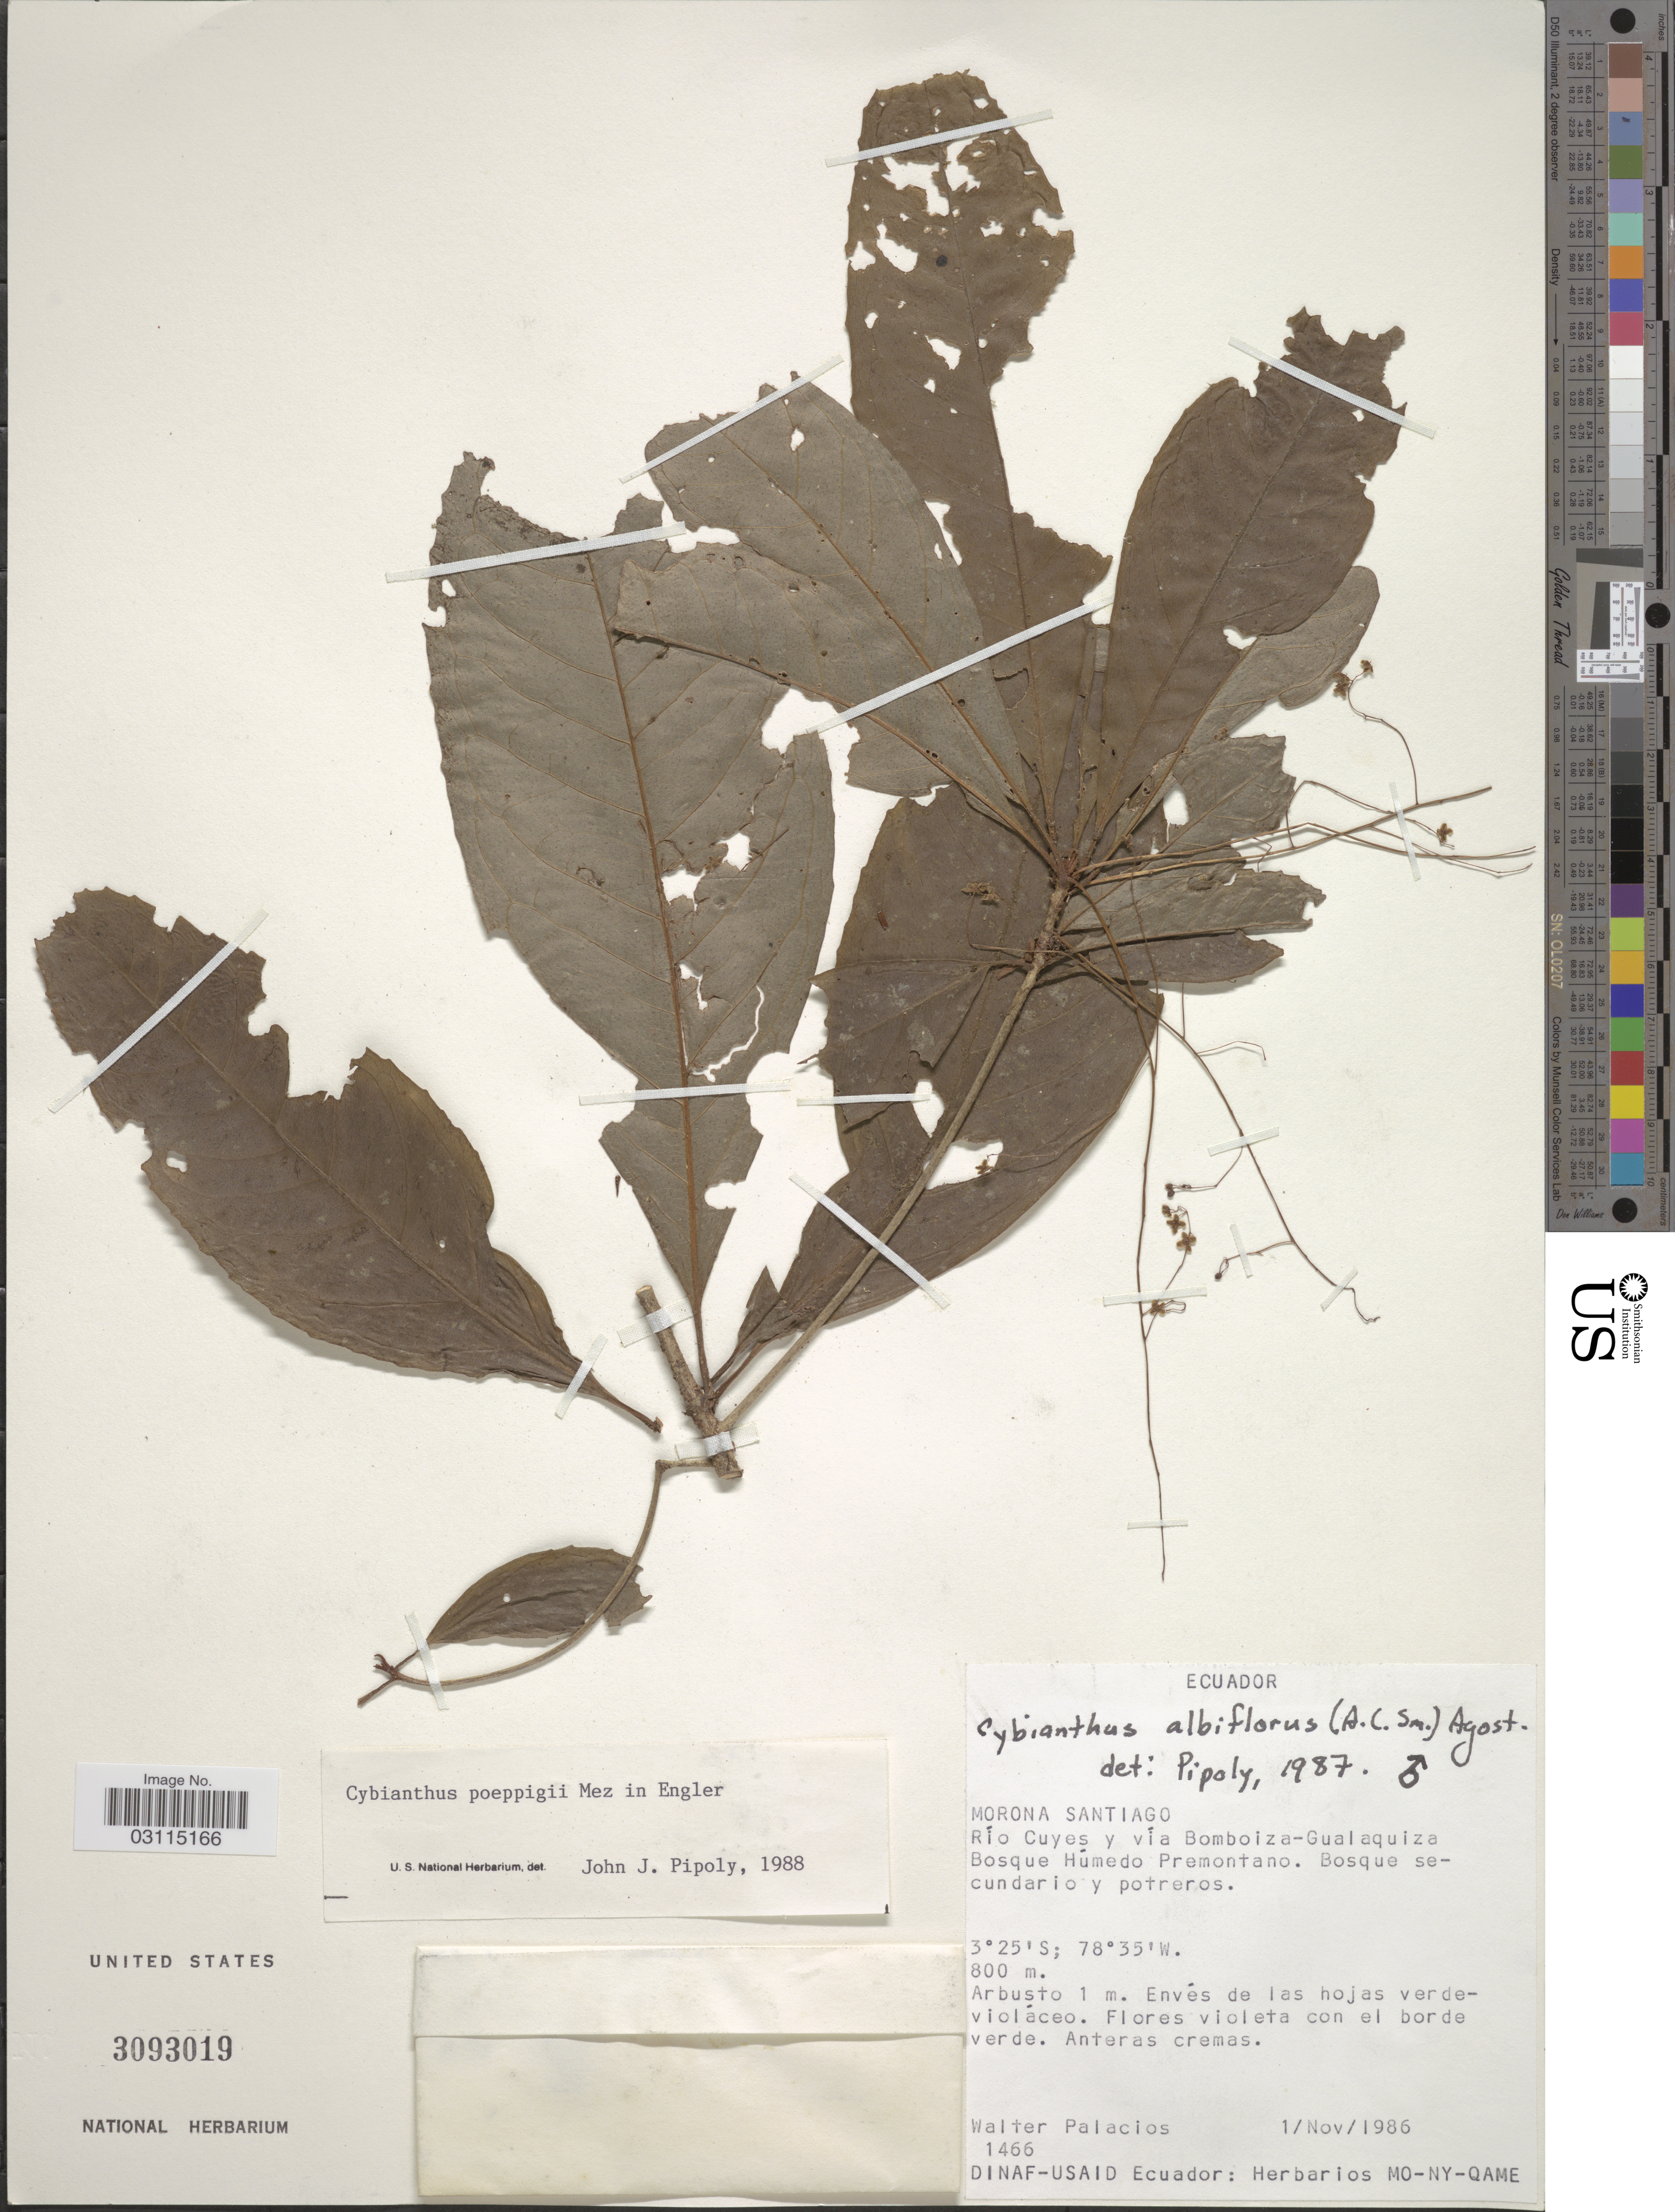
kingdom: Plantae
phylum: Tracheophyta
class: Magnoliopsida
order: Ericales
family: Primulaceae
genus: Cybianthus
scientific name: Cybianthus poeppigii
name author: Mez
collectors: W. Palacios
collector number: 1466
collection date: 1986-11-01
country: Ecuador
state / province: Morona-Santiago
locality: Río Cuyes y vía Bomboiza-Gualaquiza.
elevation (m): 800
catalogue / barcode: US 3093019